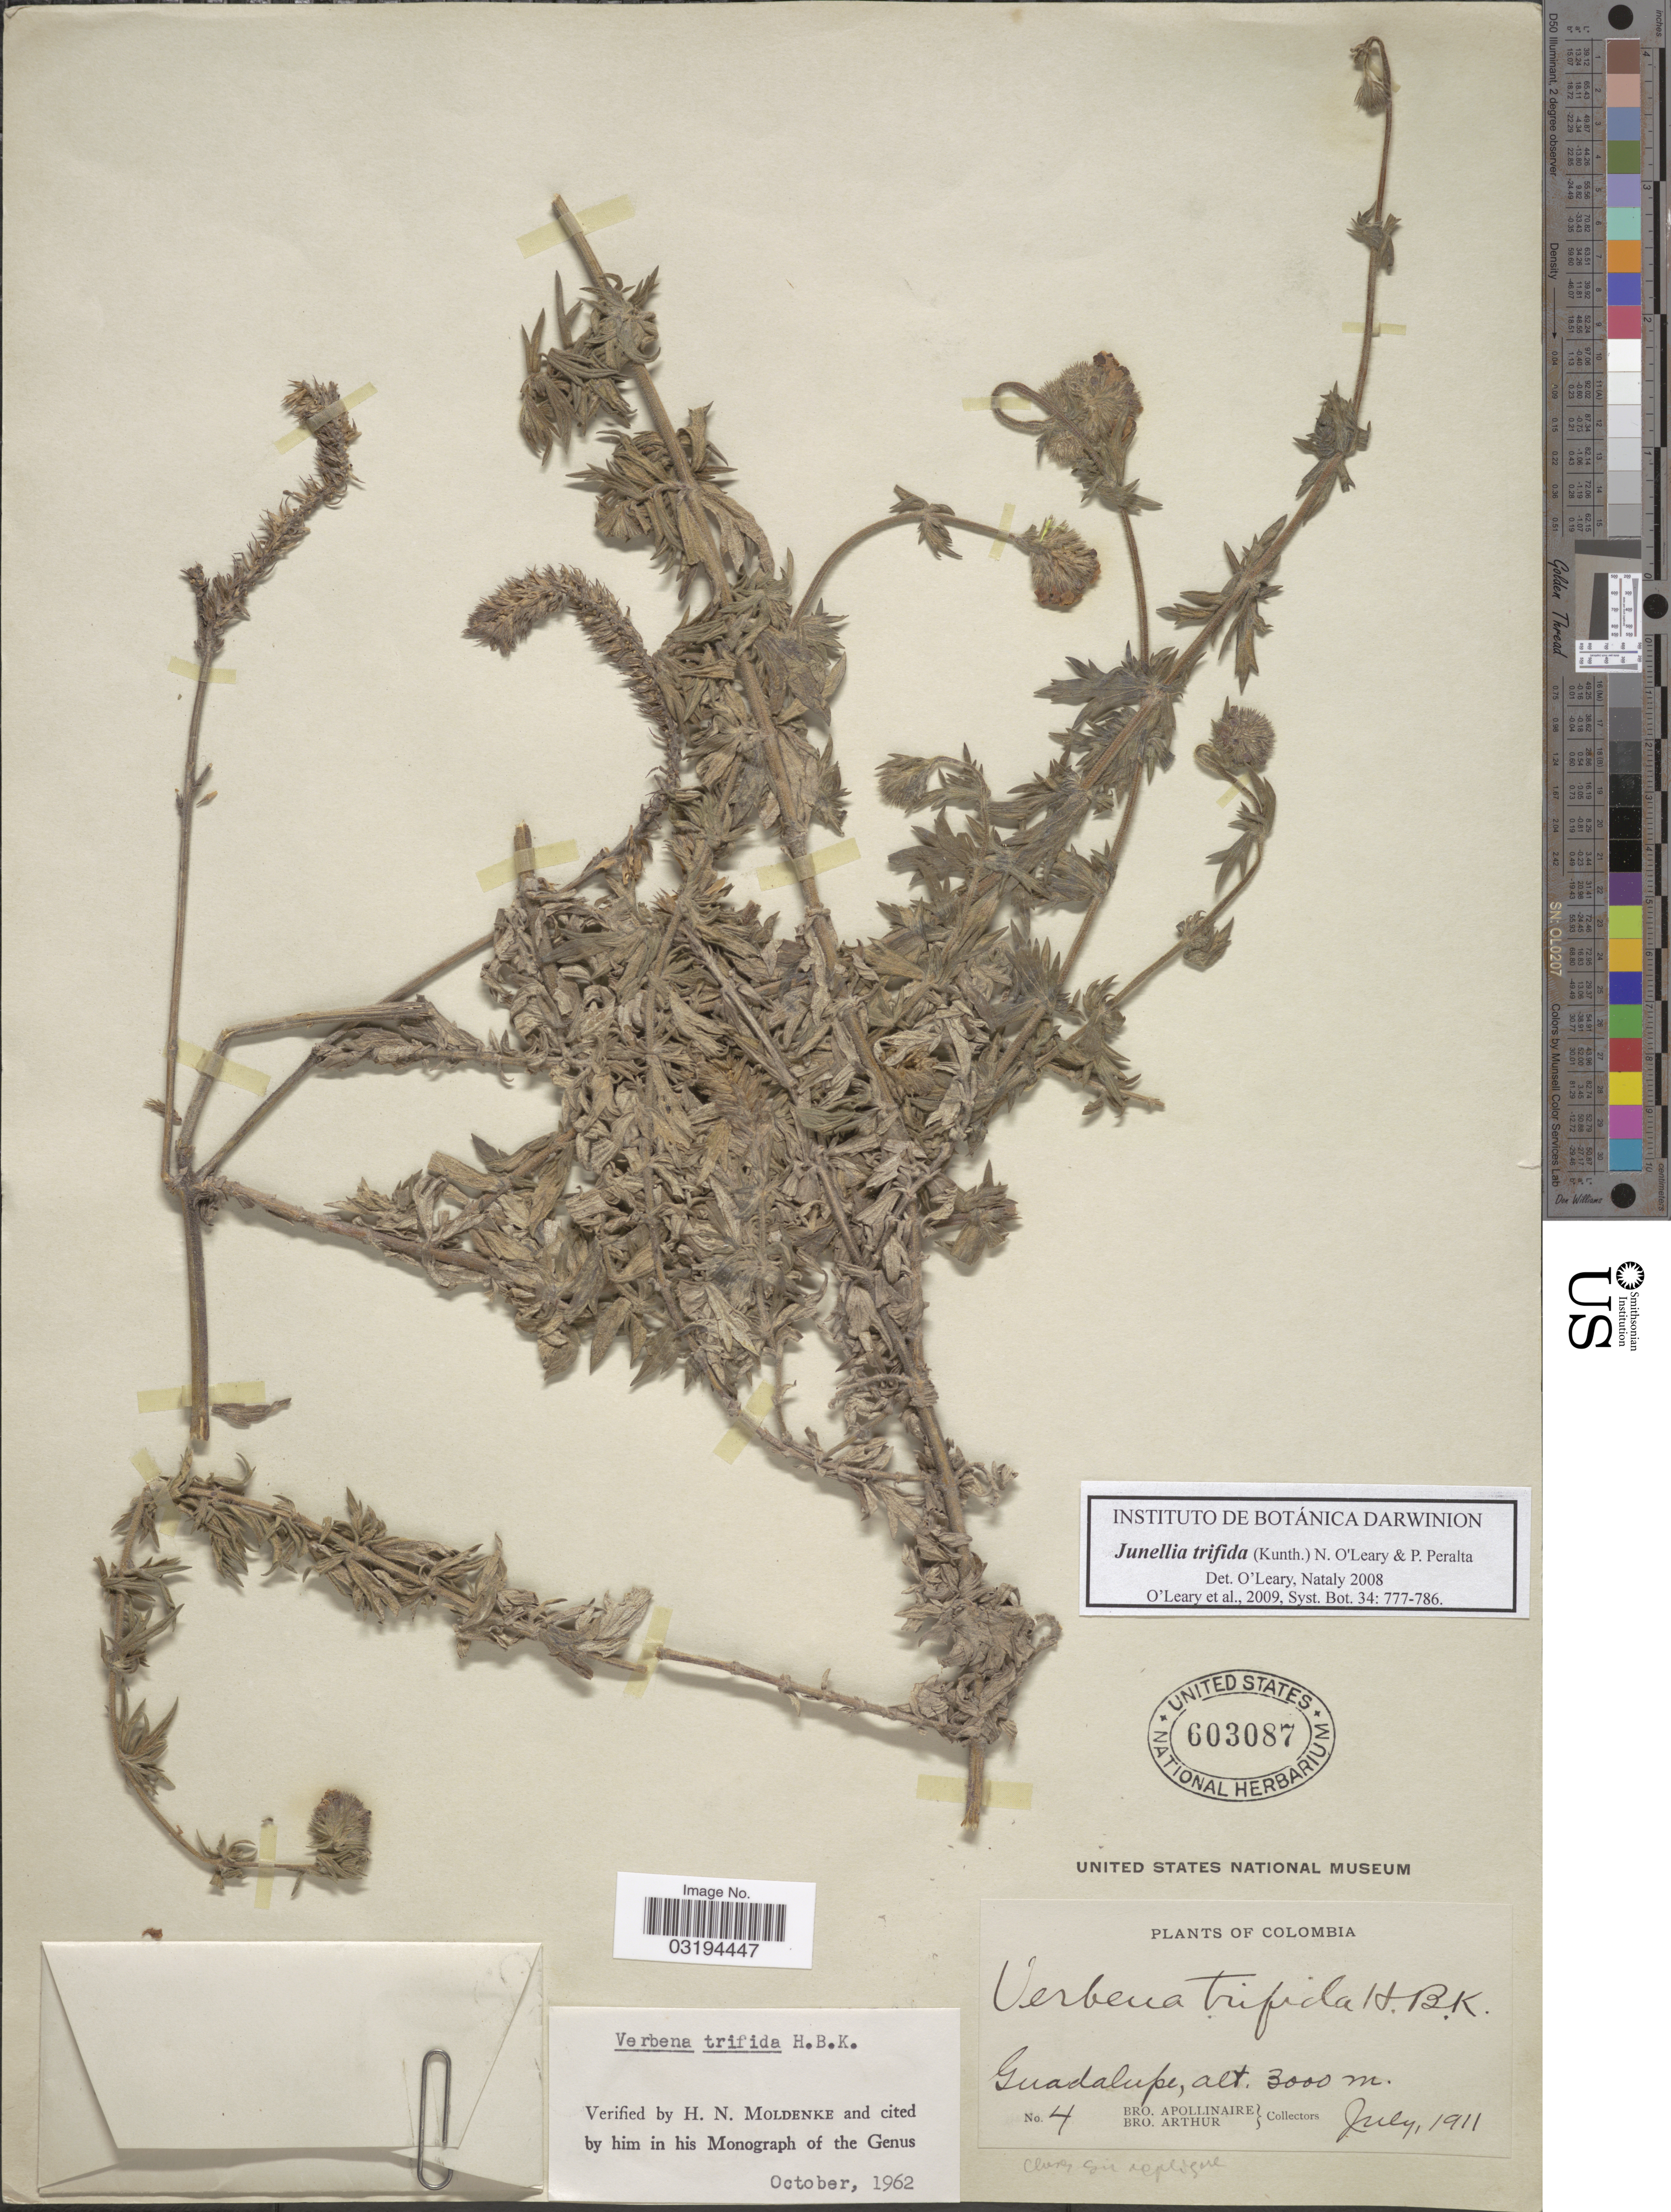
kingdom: Plantae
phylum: Tracheophyta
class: Magnoliopsida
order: Lamiales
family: Verbenaceae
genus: Verbena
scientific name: Verbena trifida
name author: Kunth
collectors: Bro. Apollinaire & Bro. Arthur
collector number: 4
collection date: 1911-07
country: Colombia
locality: Guadalupe.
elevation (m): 3000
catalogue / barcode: US 603087